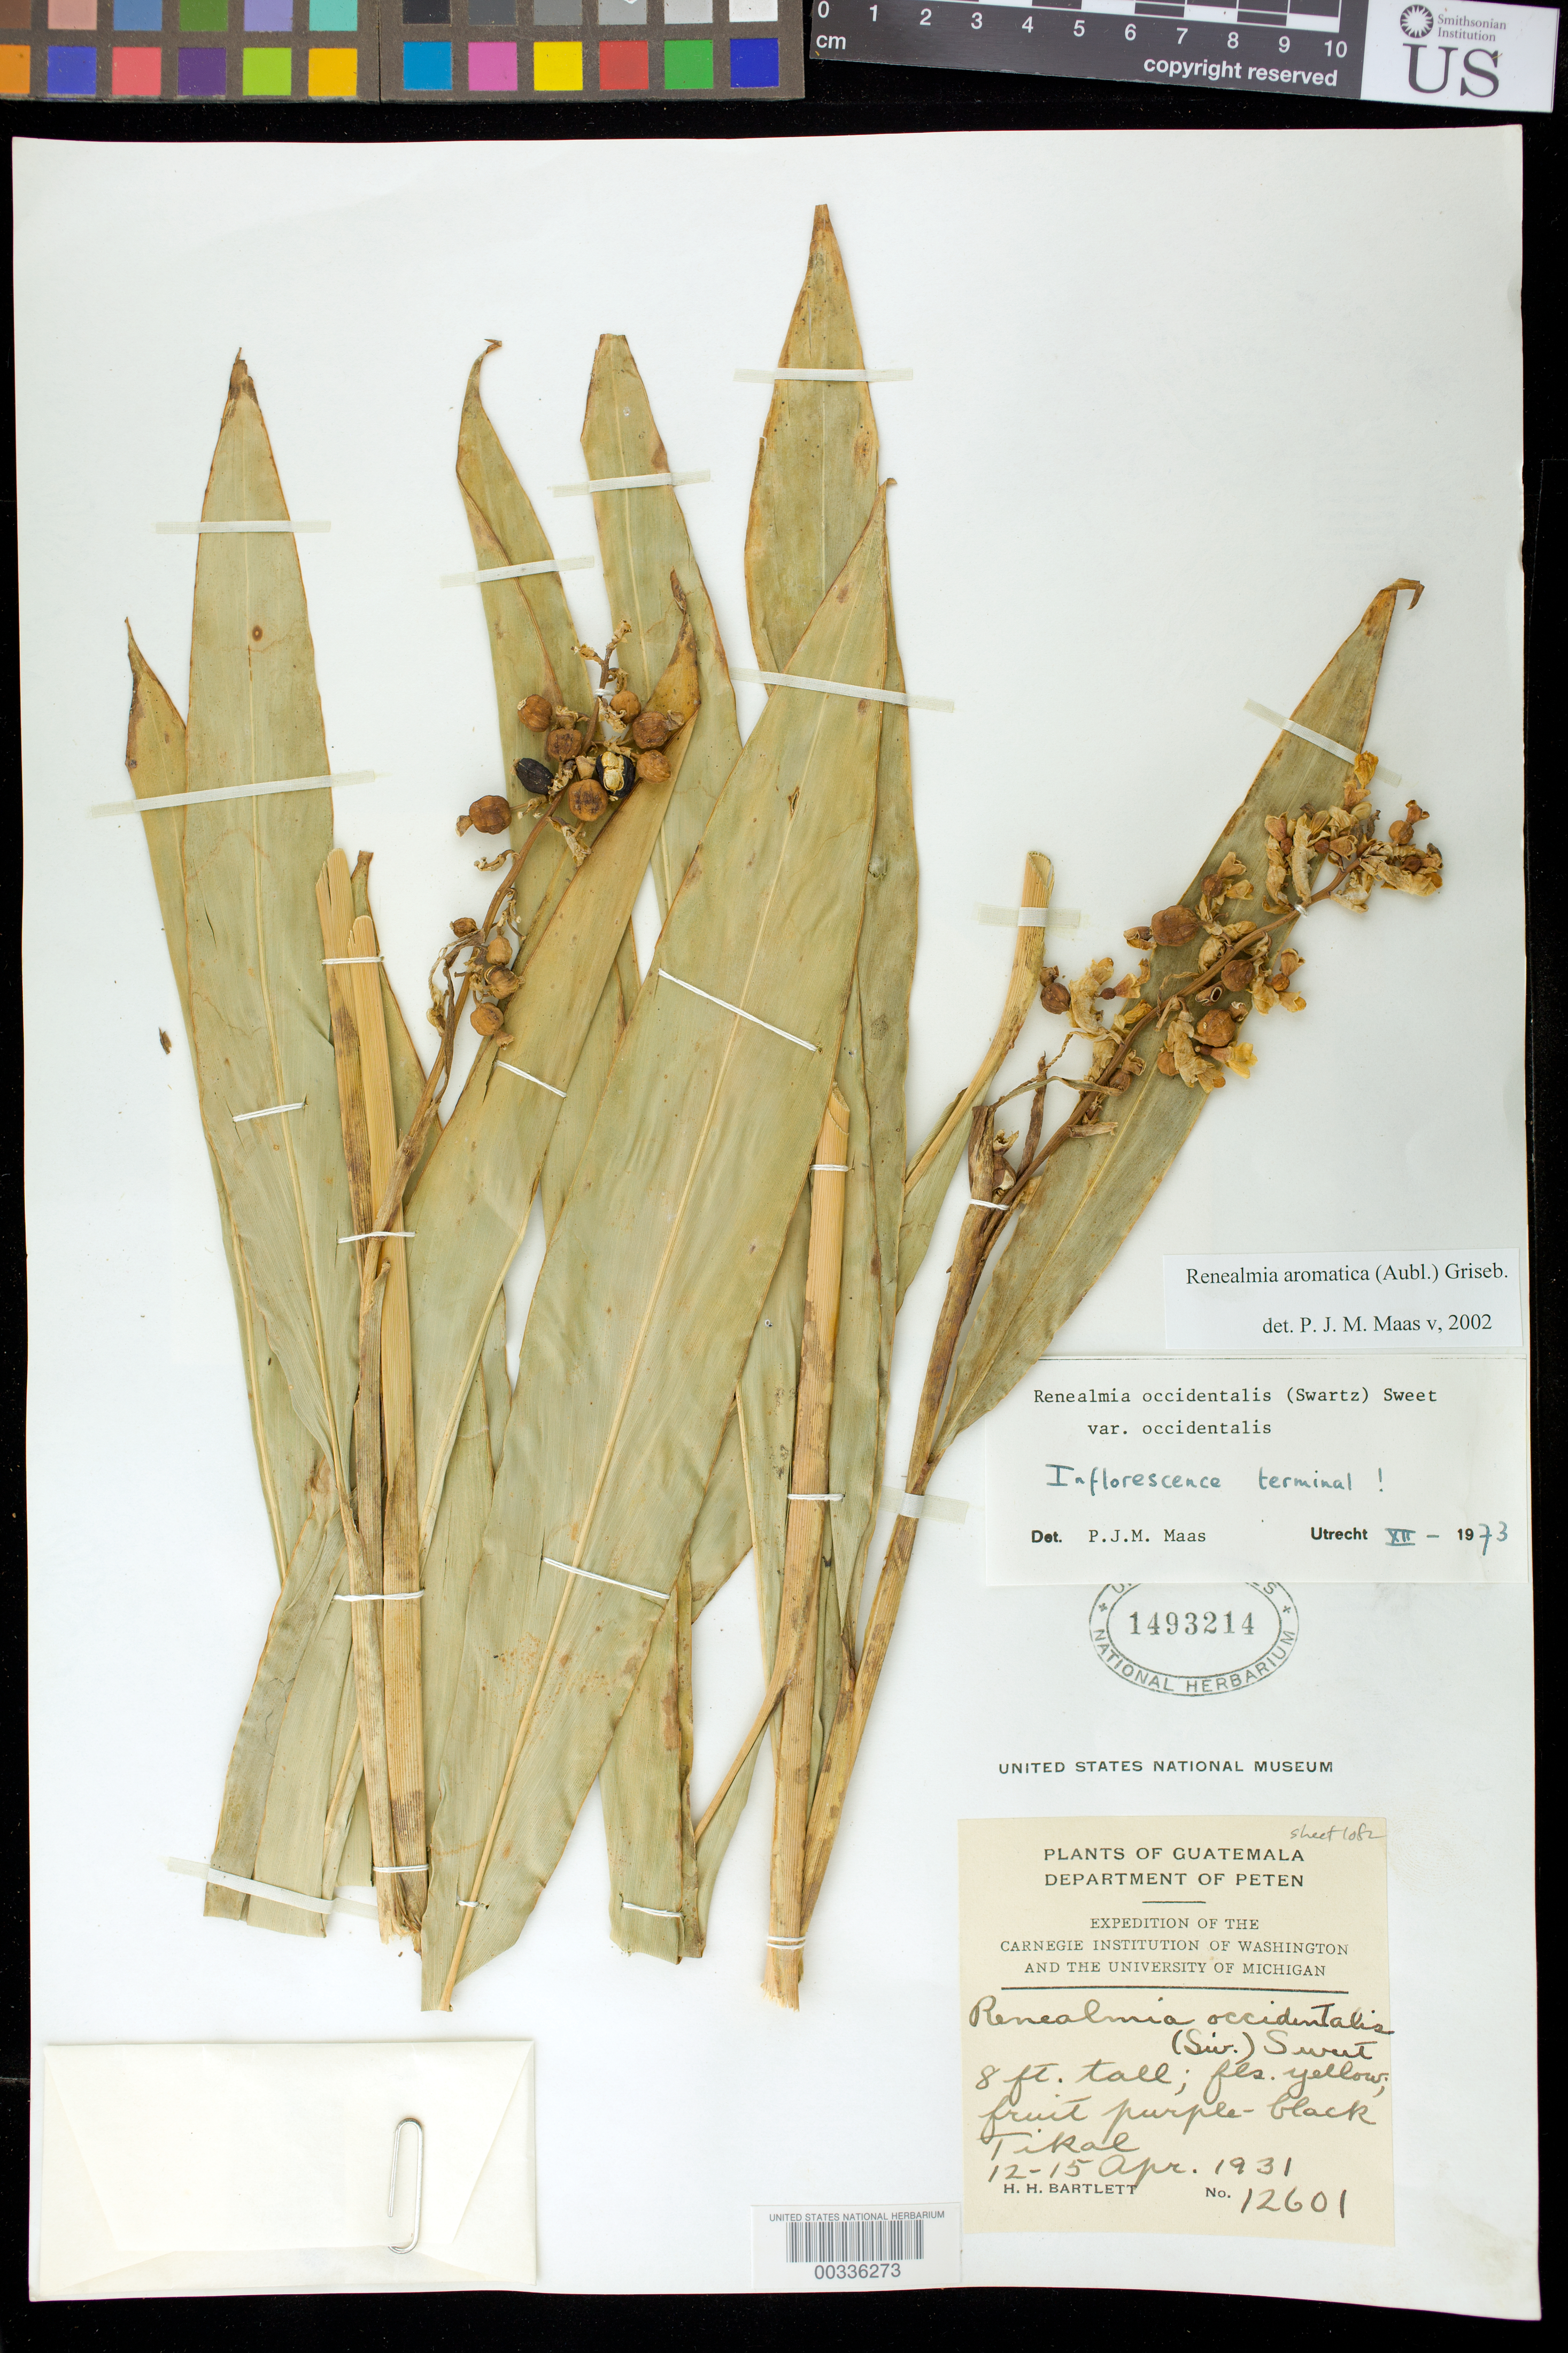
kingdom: Plantae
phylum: Tracheophyta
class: Liliopsida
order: Zingiberales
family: Zingiberaceae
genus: Renealmia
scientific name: Renealmia aromatica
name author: (Aubl.) Griseb.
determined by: Maas, Paul J. M.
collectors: H. H. Bartlett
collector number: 12601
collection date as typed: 12 Apr 1931 to 15 Apr 1931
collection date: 1931-04-12/1931-04-15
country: Guatemala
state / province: El Petén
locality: Tikal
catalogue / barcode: US 1493214